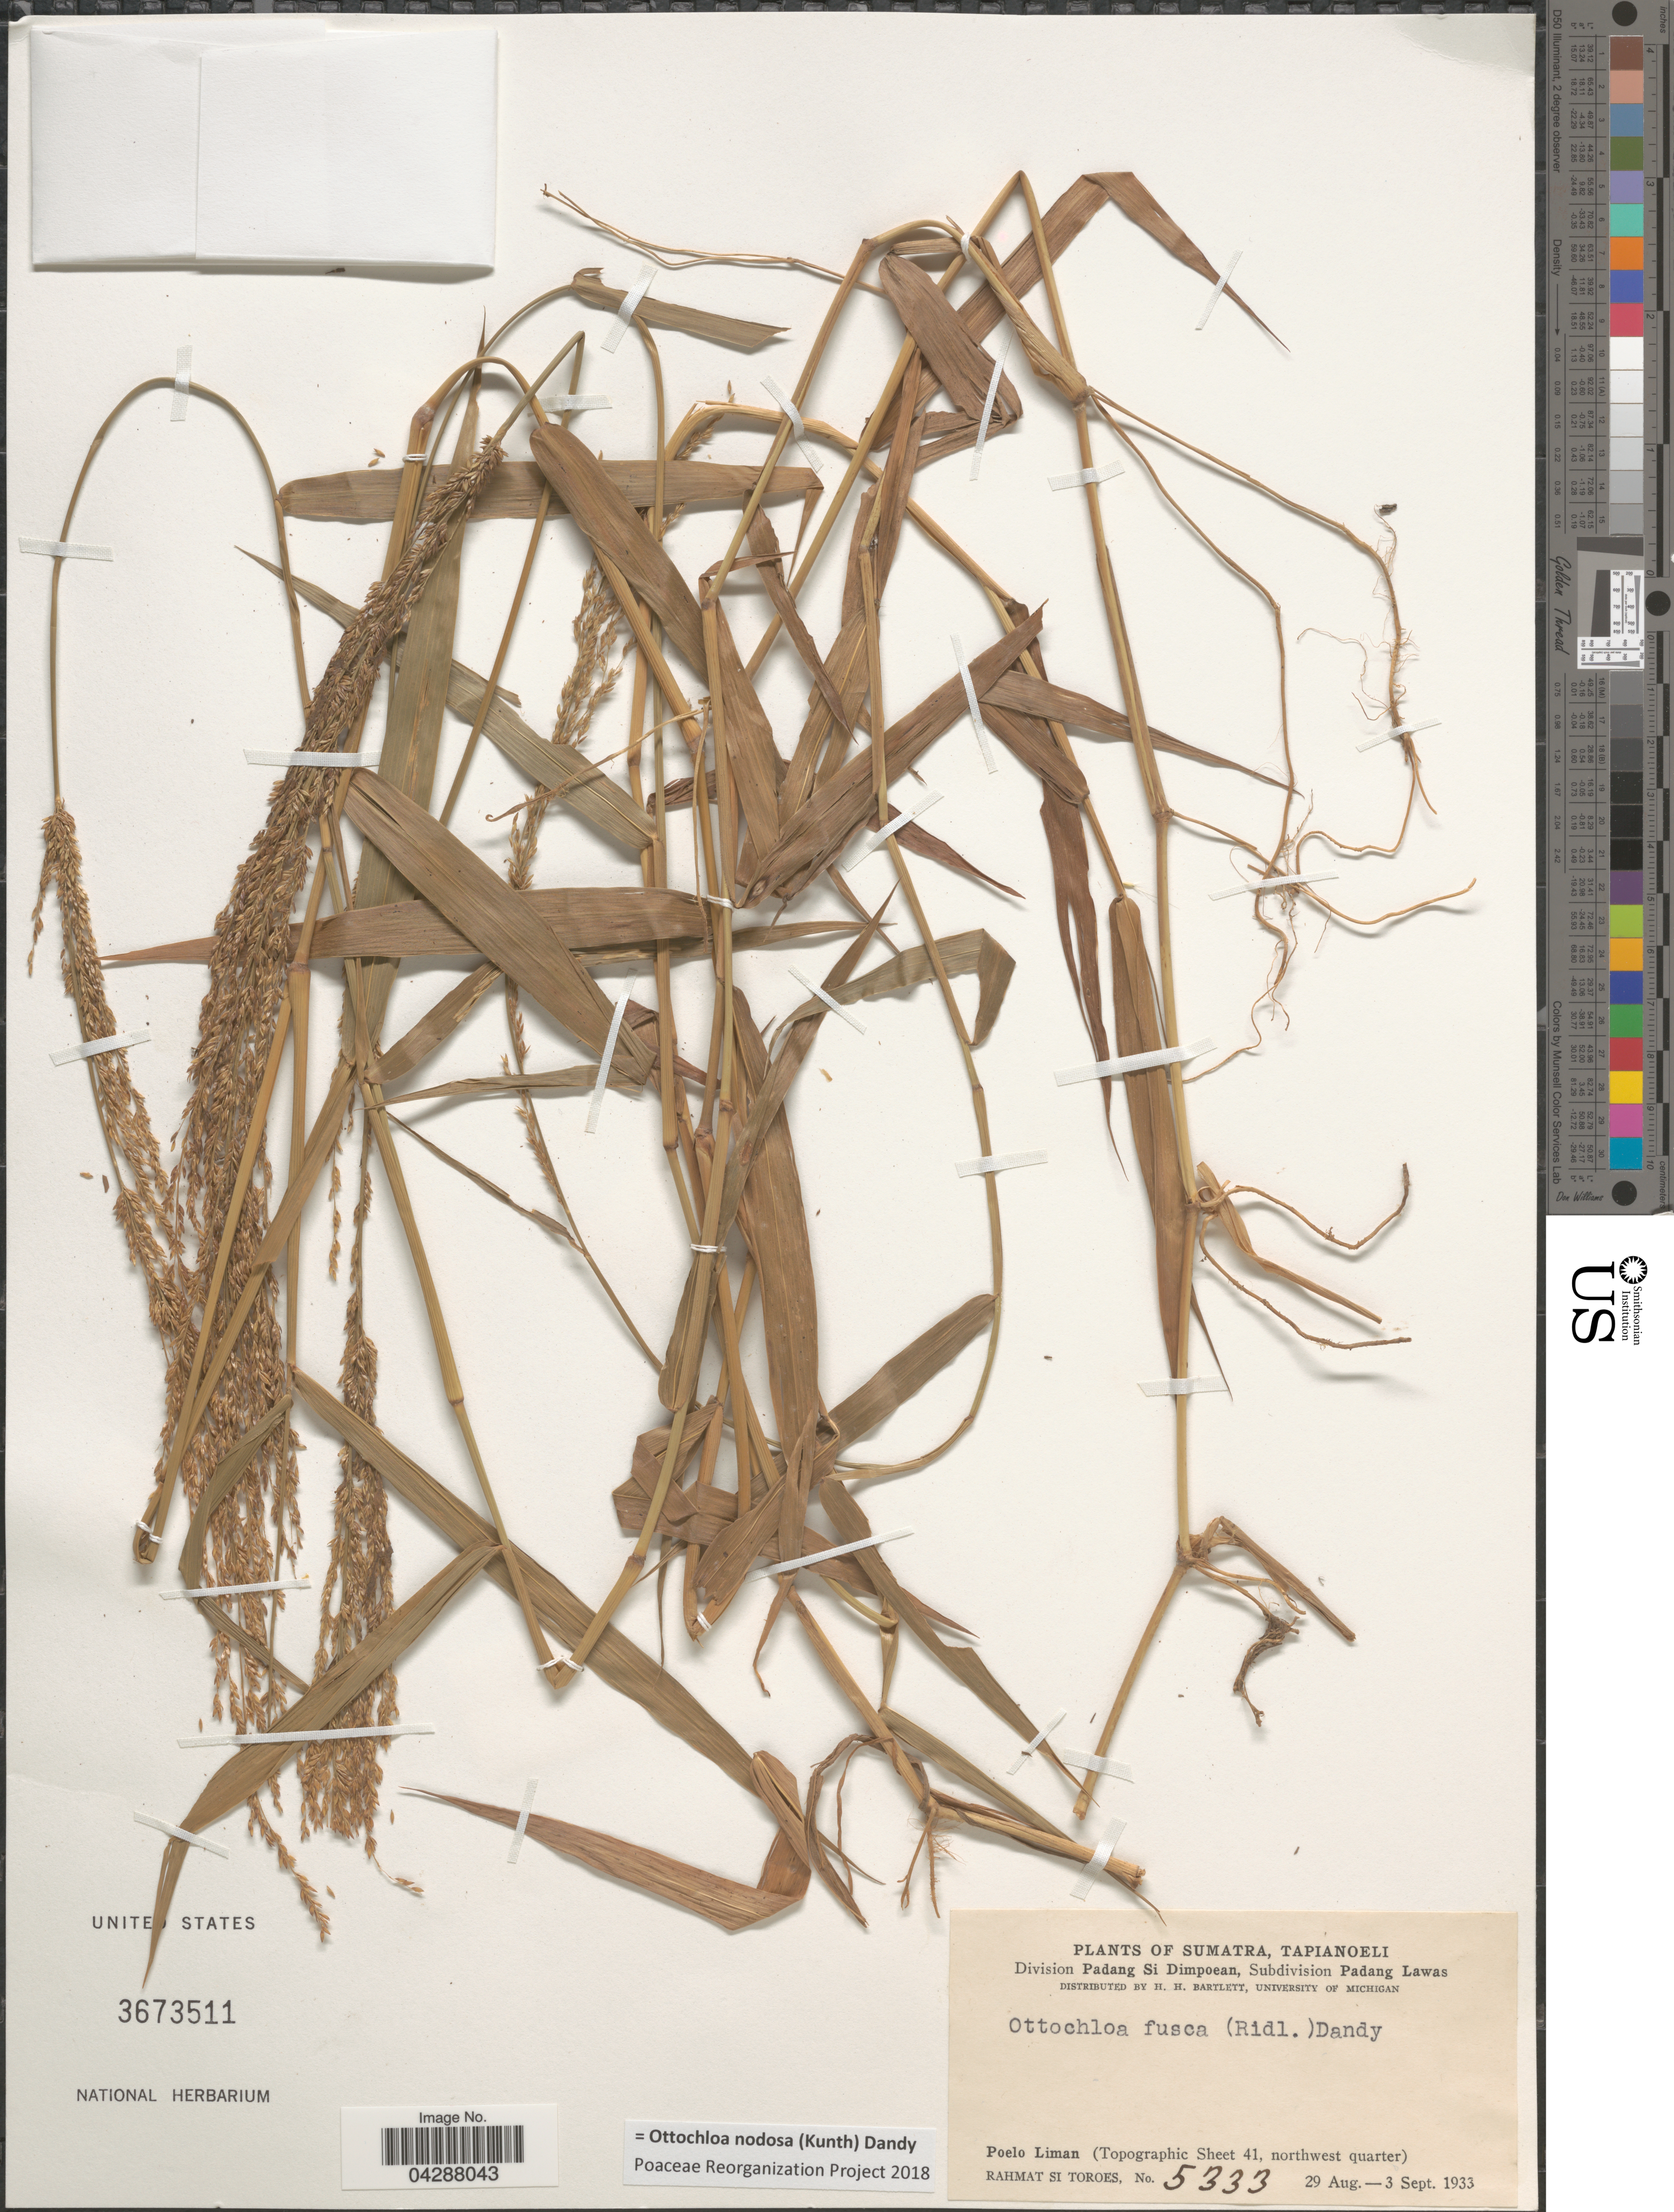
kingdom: Plantae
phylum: Tracheophyta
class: Liliopsida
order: Poales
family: Poaceae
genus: Ottochloa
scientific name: Ottochloa nodosa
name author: (Kunth) Dandy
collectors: Rahmat Si Boeea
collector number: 5333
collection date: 1933-08-29/1933-09-03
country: Indonesia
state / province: Sumatra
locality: Tapianoeli. Division Padang Si Dimpoean, Subdivision Padang Lawas. Poelo Liman (Topographic Sheet 41, northwest quarter).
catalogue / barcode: US 3673511